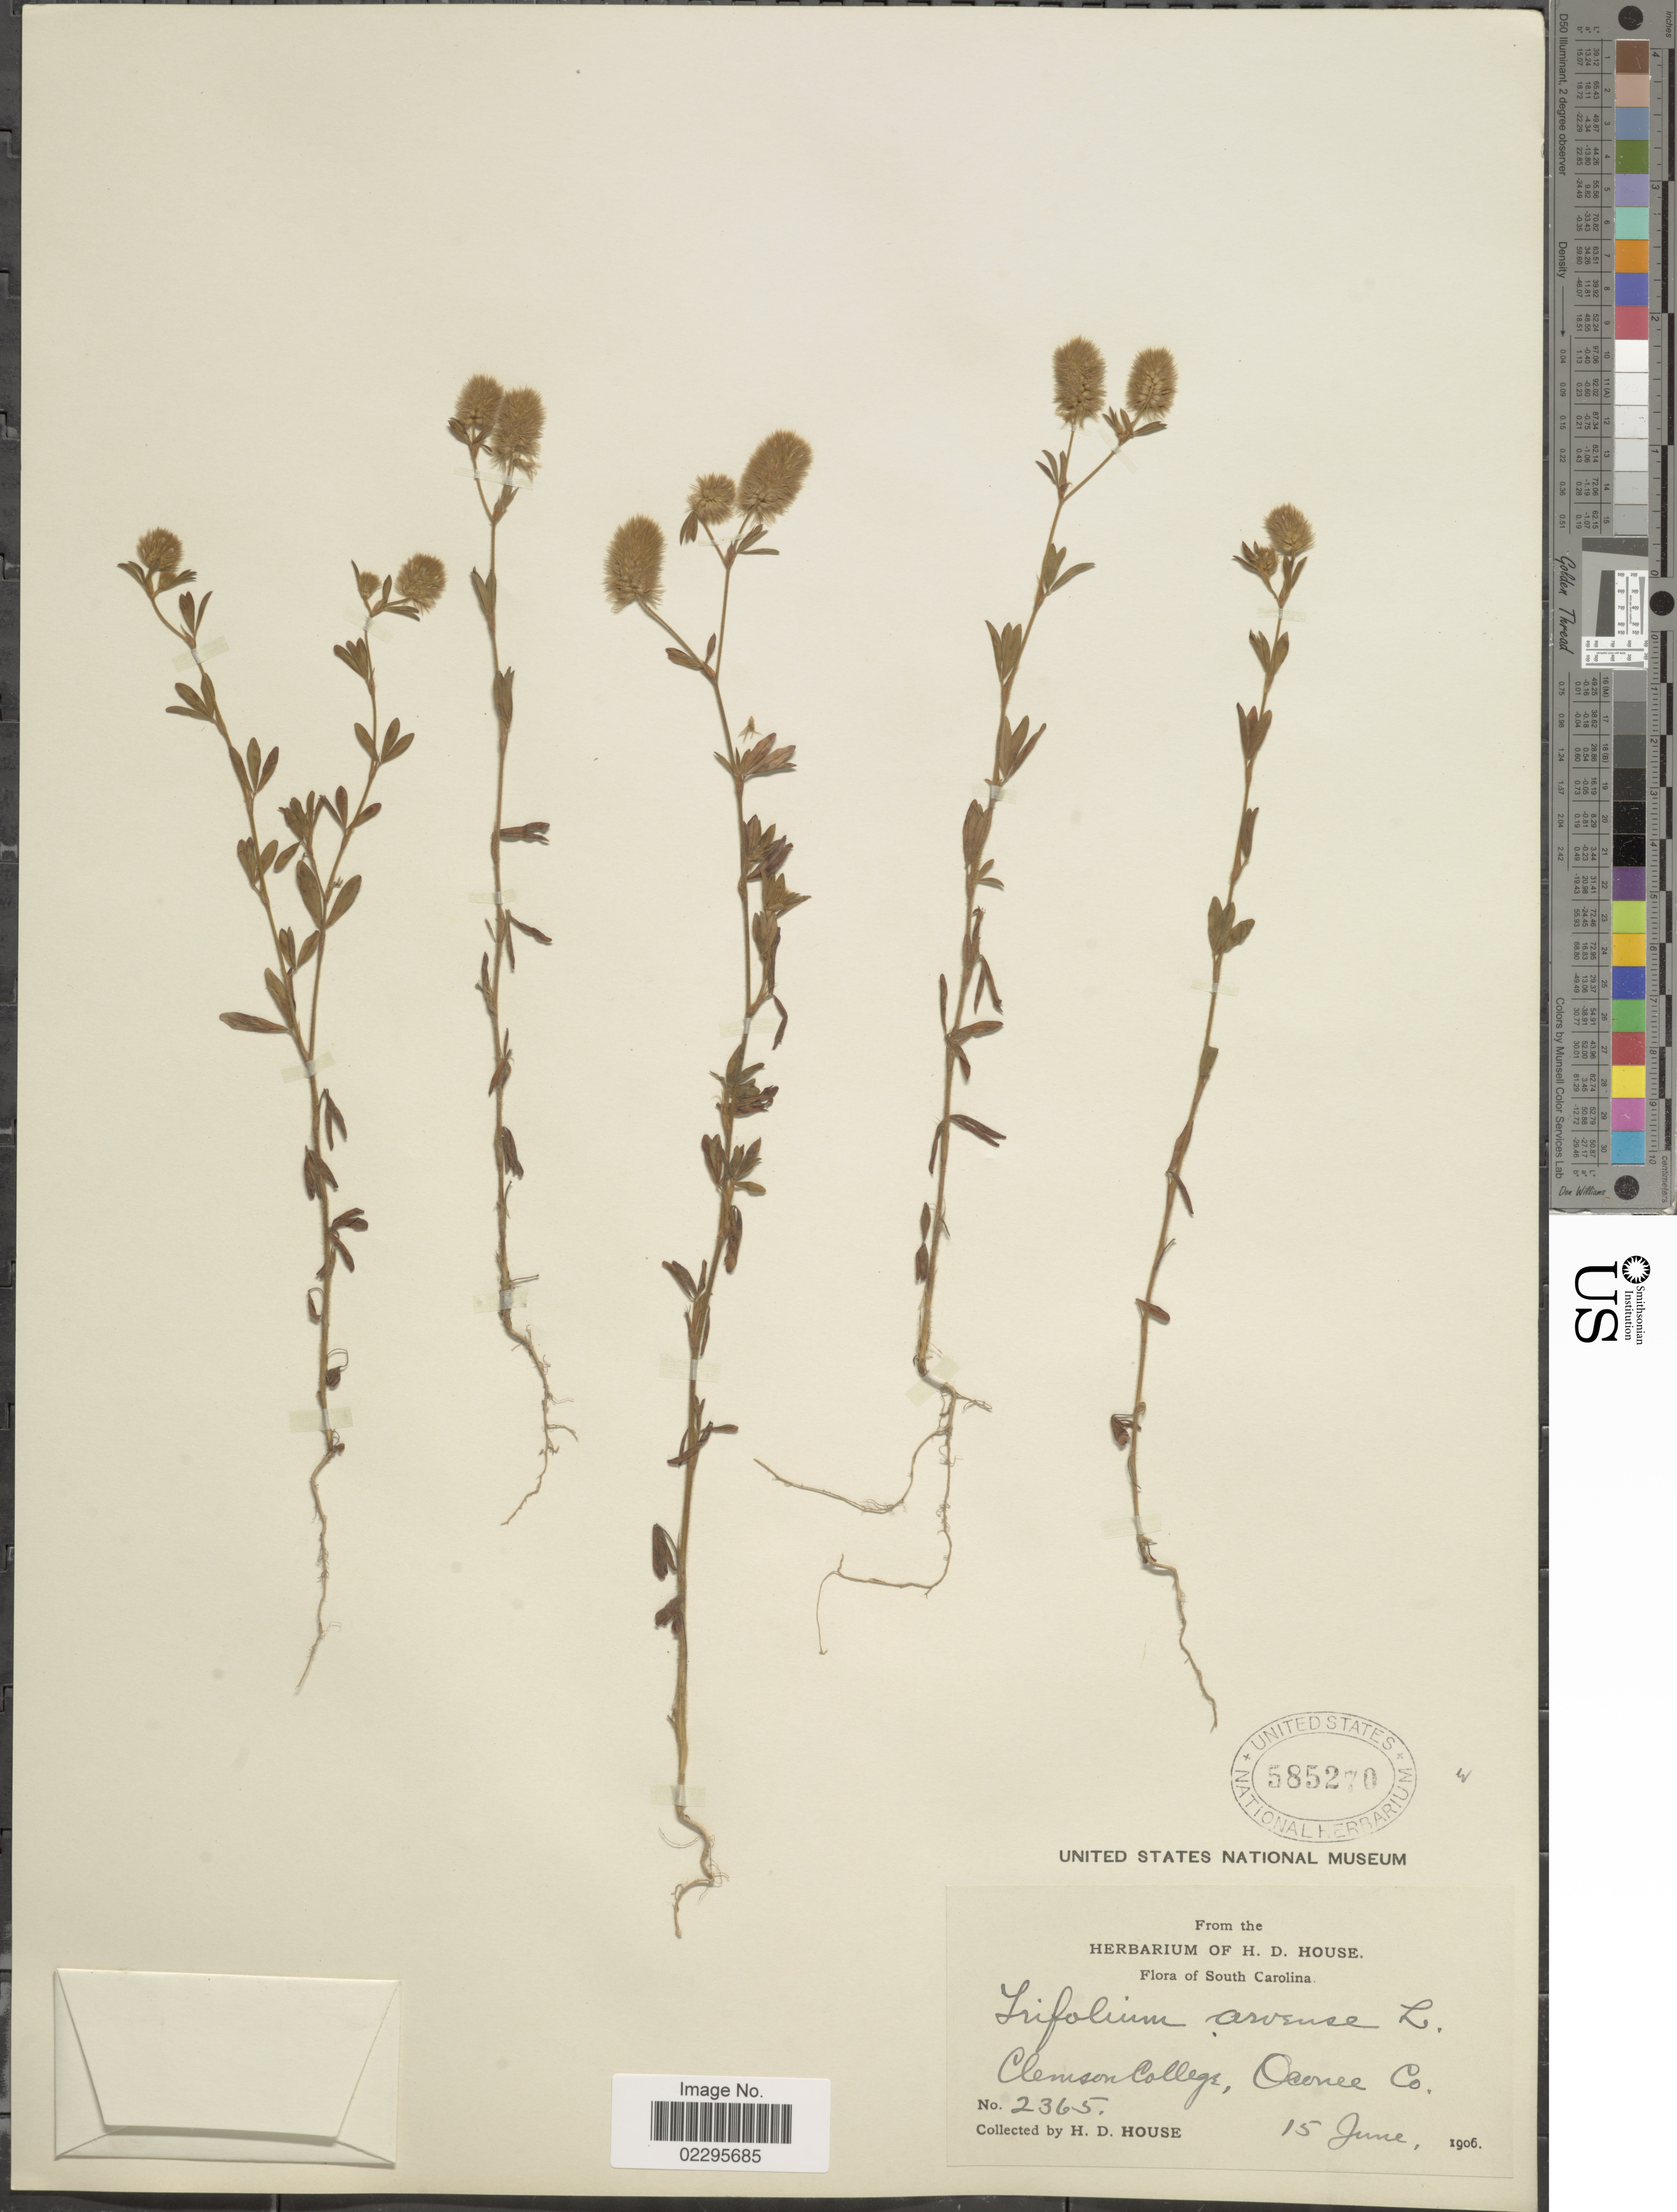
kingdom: Plantae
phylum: Tracheophyta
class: Magnoliopsida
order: Fabales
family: Fabaceae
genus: Trifolium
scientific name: Trifolium arvense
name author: L.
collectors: H. D. House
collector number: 2365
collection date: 1906-06-15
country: United States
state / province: South Carolina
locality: Clemson College, Oconee Co.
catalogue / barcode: US 585270